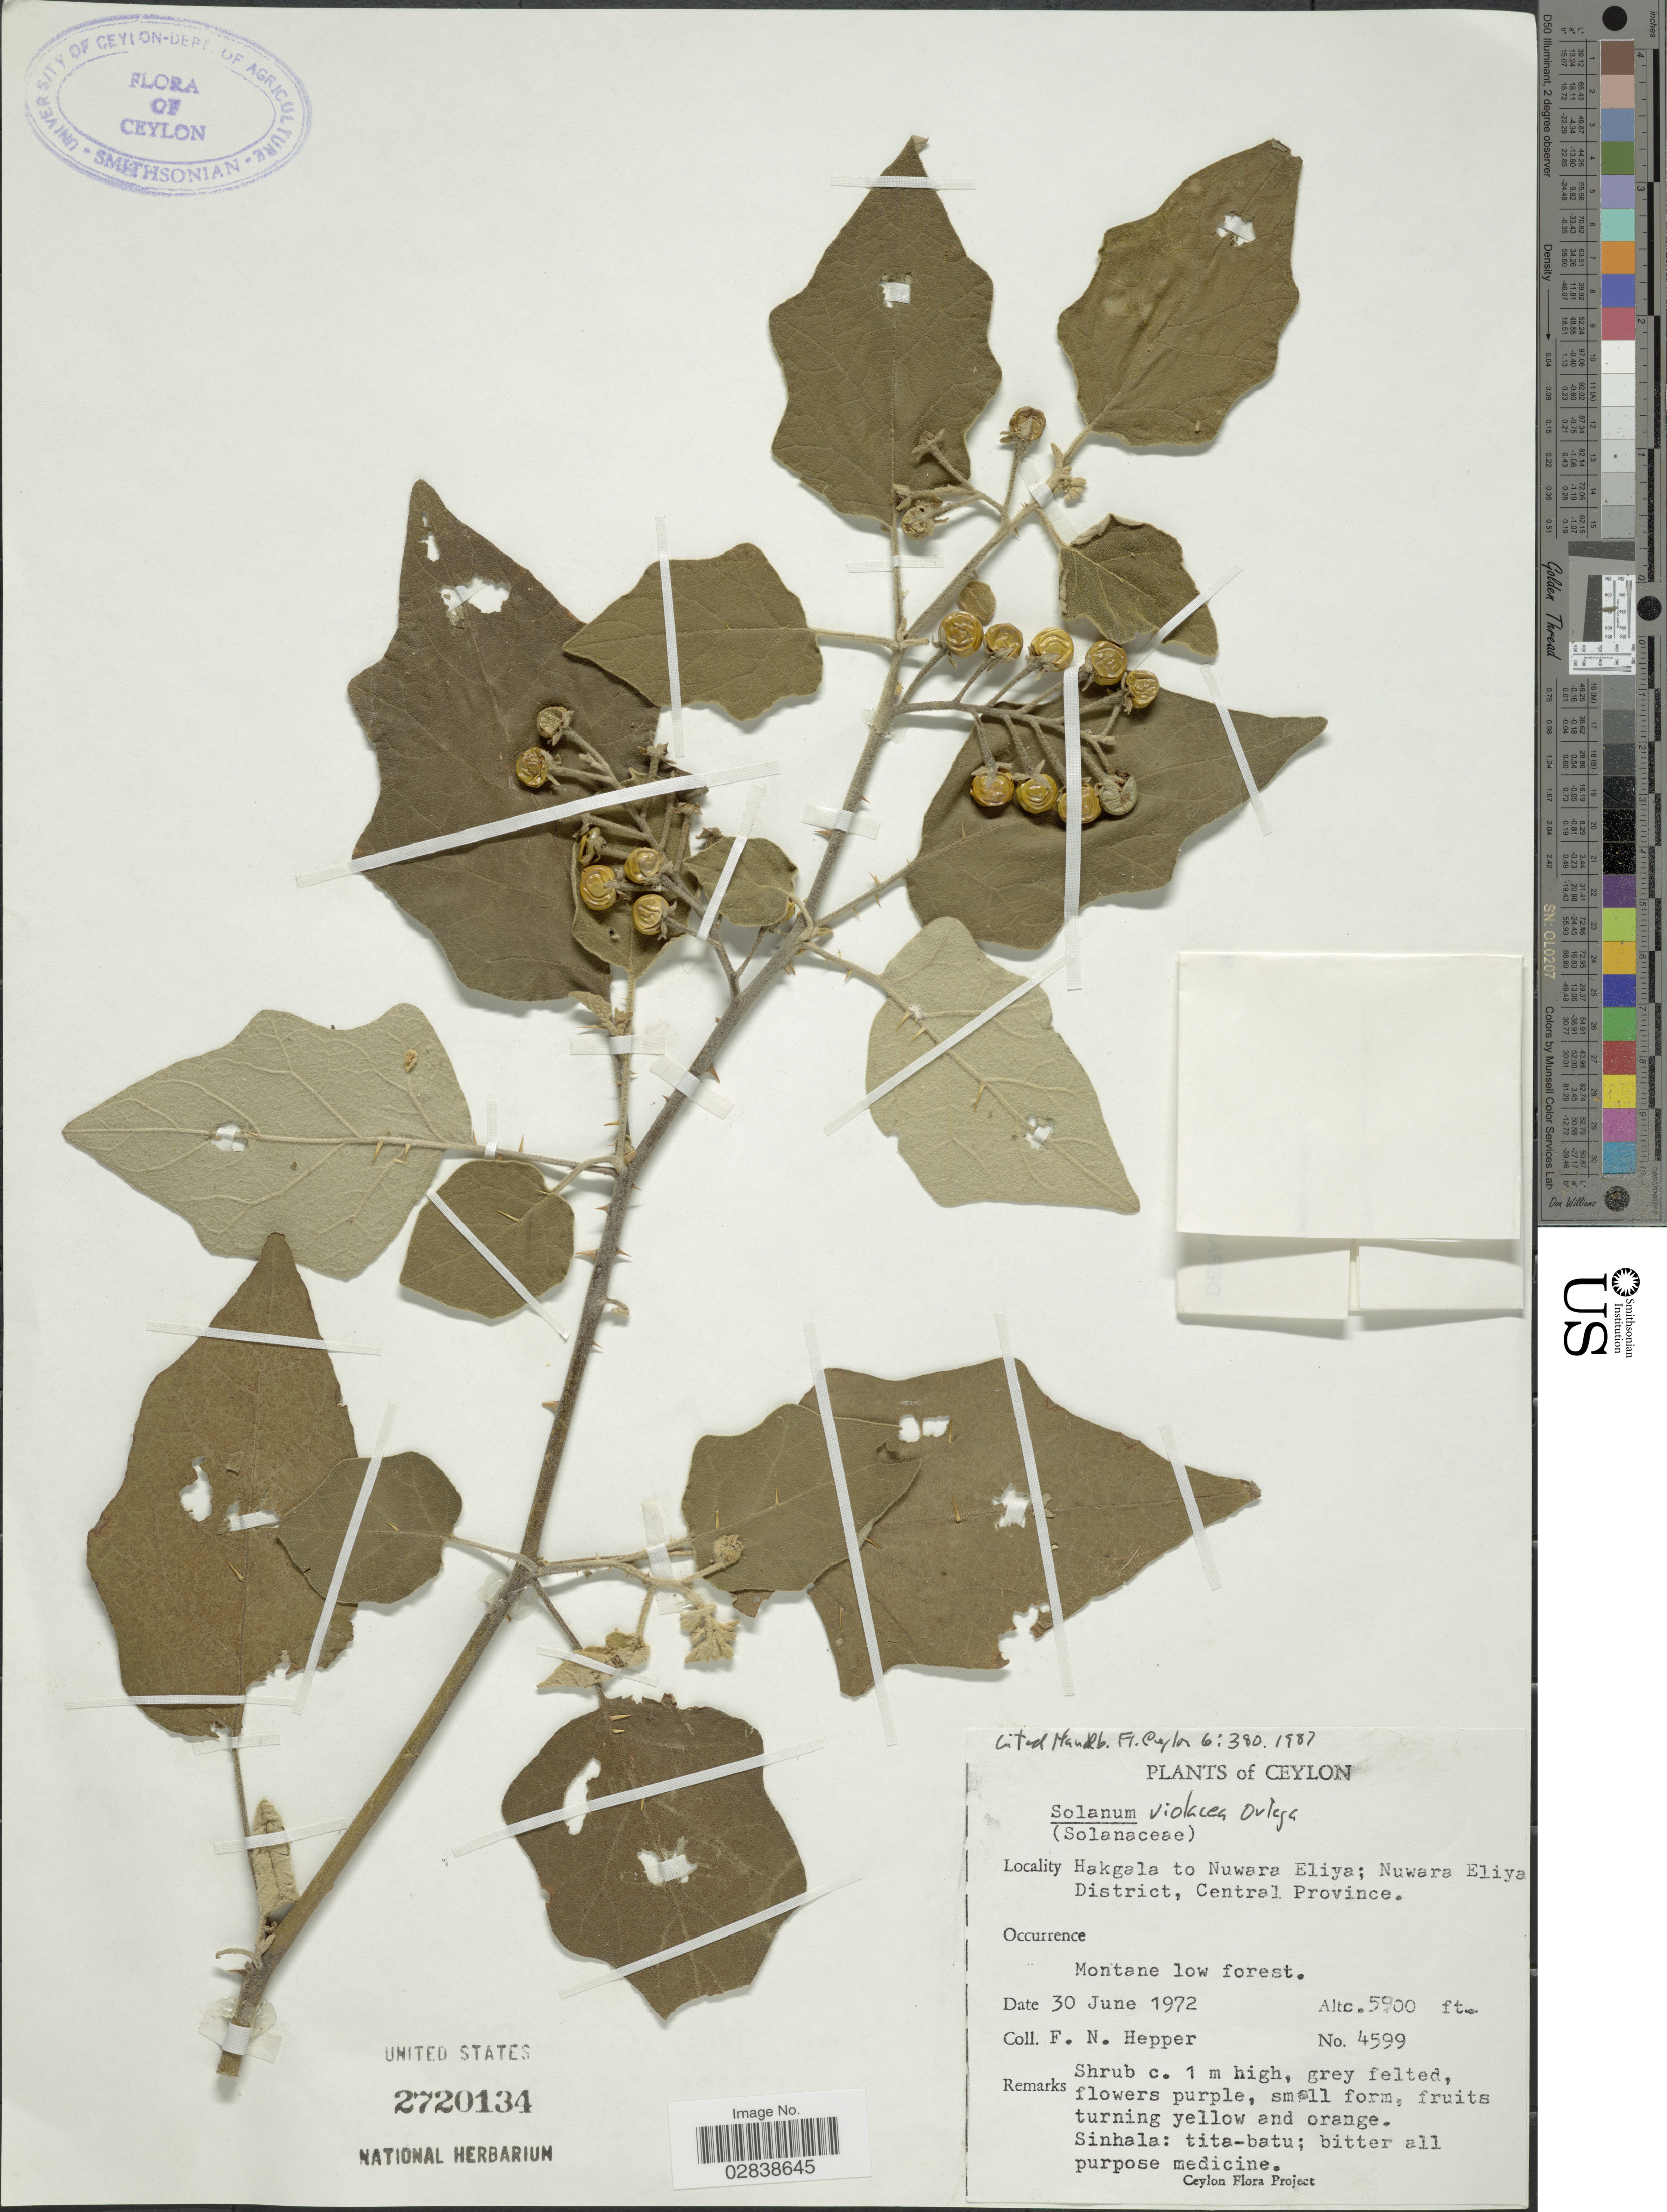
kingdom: Plantae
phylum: Tracheophyta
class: Magnoliopsida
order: Solanales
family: Solanaceae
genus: Solanum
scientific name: Solanum violaceum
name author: Ortega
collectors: F. Hepper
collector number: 4599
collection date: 1972-06-30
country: Sri Lanka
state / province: Central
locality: Ceylon. Hakgala to Nuwara Eliya; Nuwara Eliya District, Central Province.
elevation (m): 1798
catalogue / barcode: US 2720134